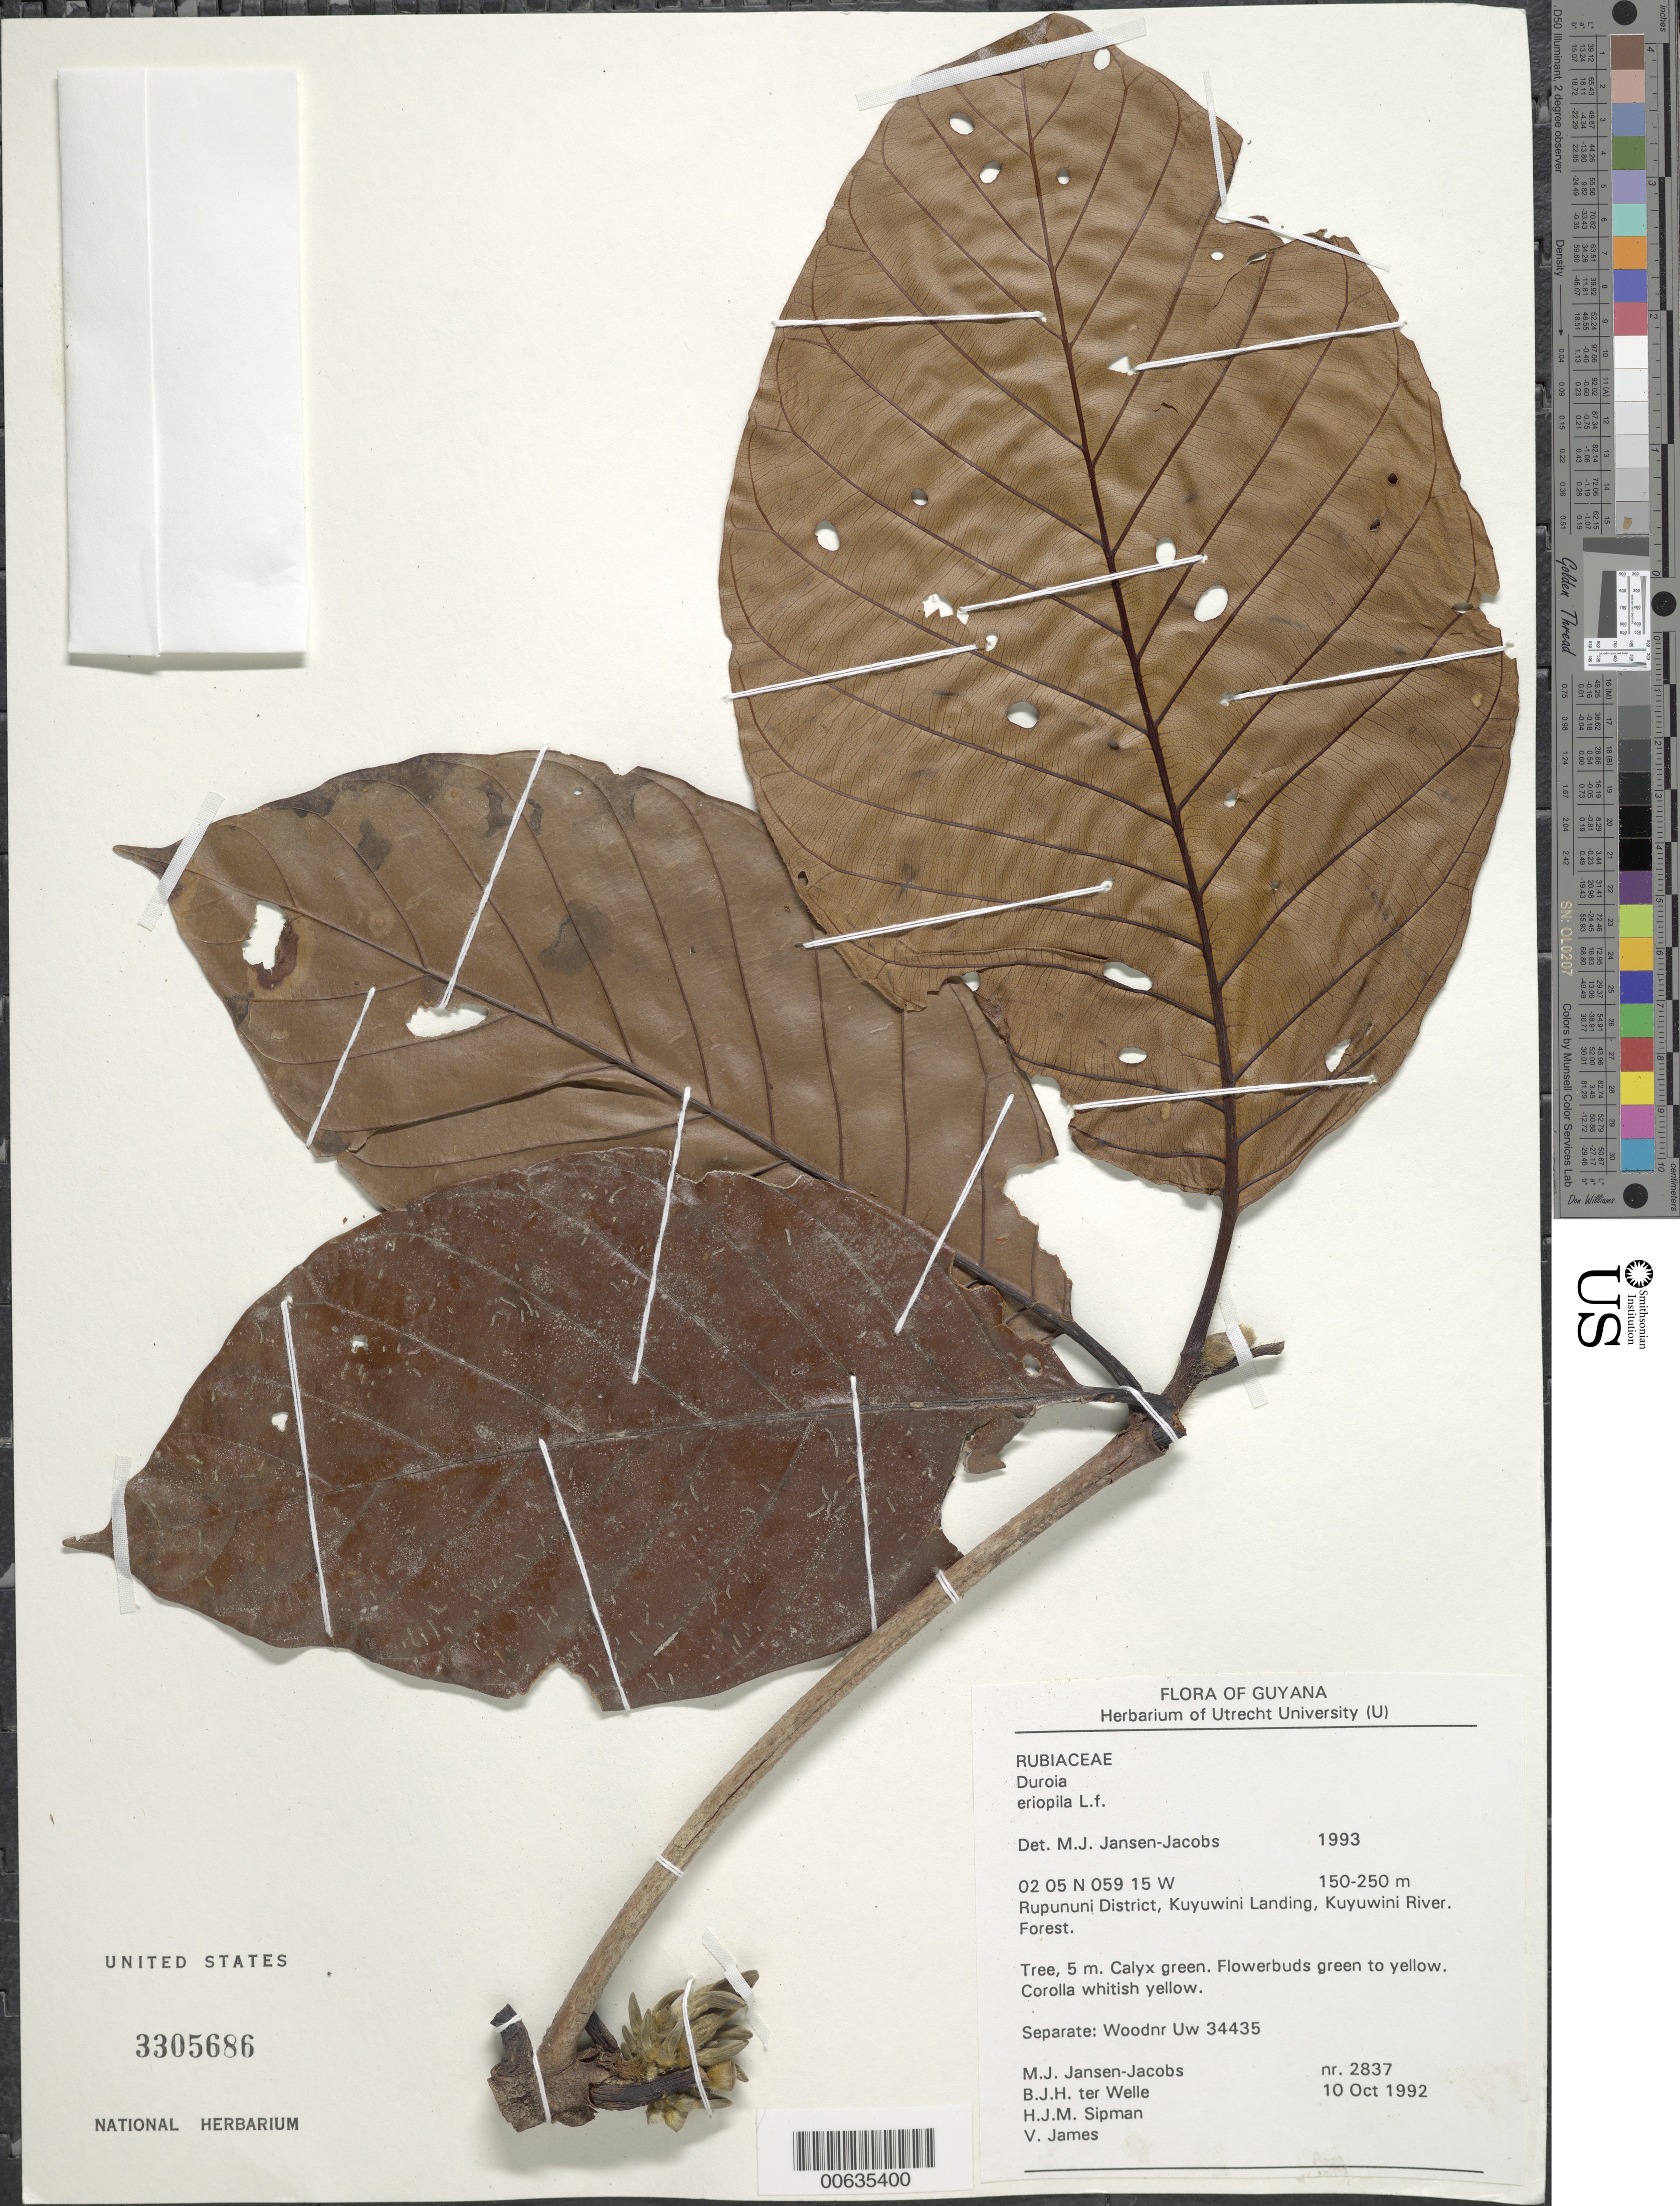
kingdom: Plantae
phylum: Tracheophyta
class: Magnoliopsida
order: Gentianales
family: Rubiaceae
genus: Duroia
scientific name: Duroia eriopila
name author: L. f.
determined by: Jansen-Jacobs, M. J., (U), Nationaal Herbarium Nederland, Utrecht University branch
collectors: M. J. Jansen-Jacobs, B. Welle, H. J. M. Sipman & V. James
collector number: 2837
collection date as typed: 10-Oct-92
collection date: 1992-10-10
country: Guyana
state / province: U. Takutu-U. Essequibo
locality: Kuyuwini Landing, Kuyuwini River, Rupununi District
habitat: Forest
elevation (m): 150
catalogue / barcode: US 3305686